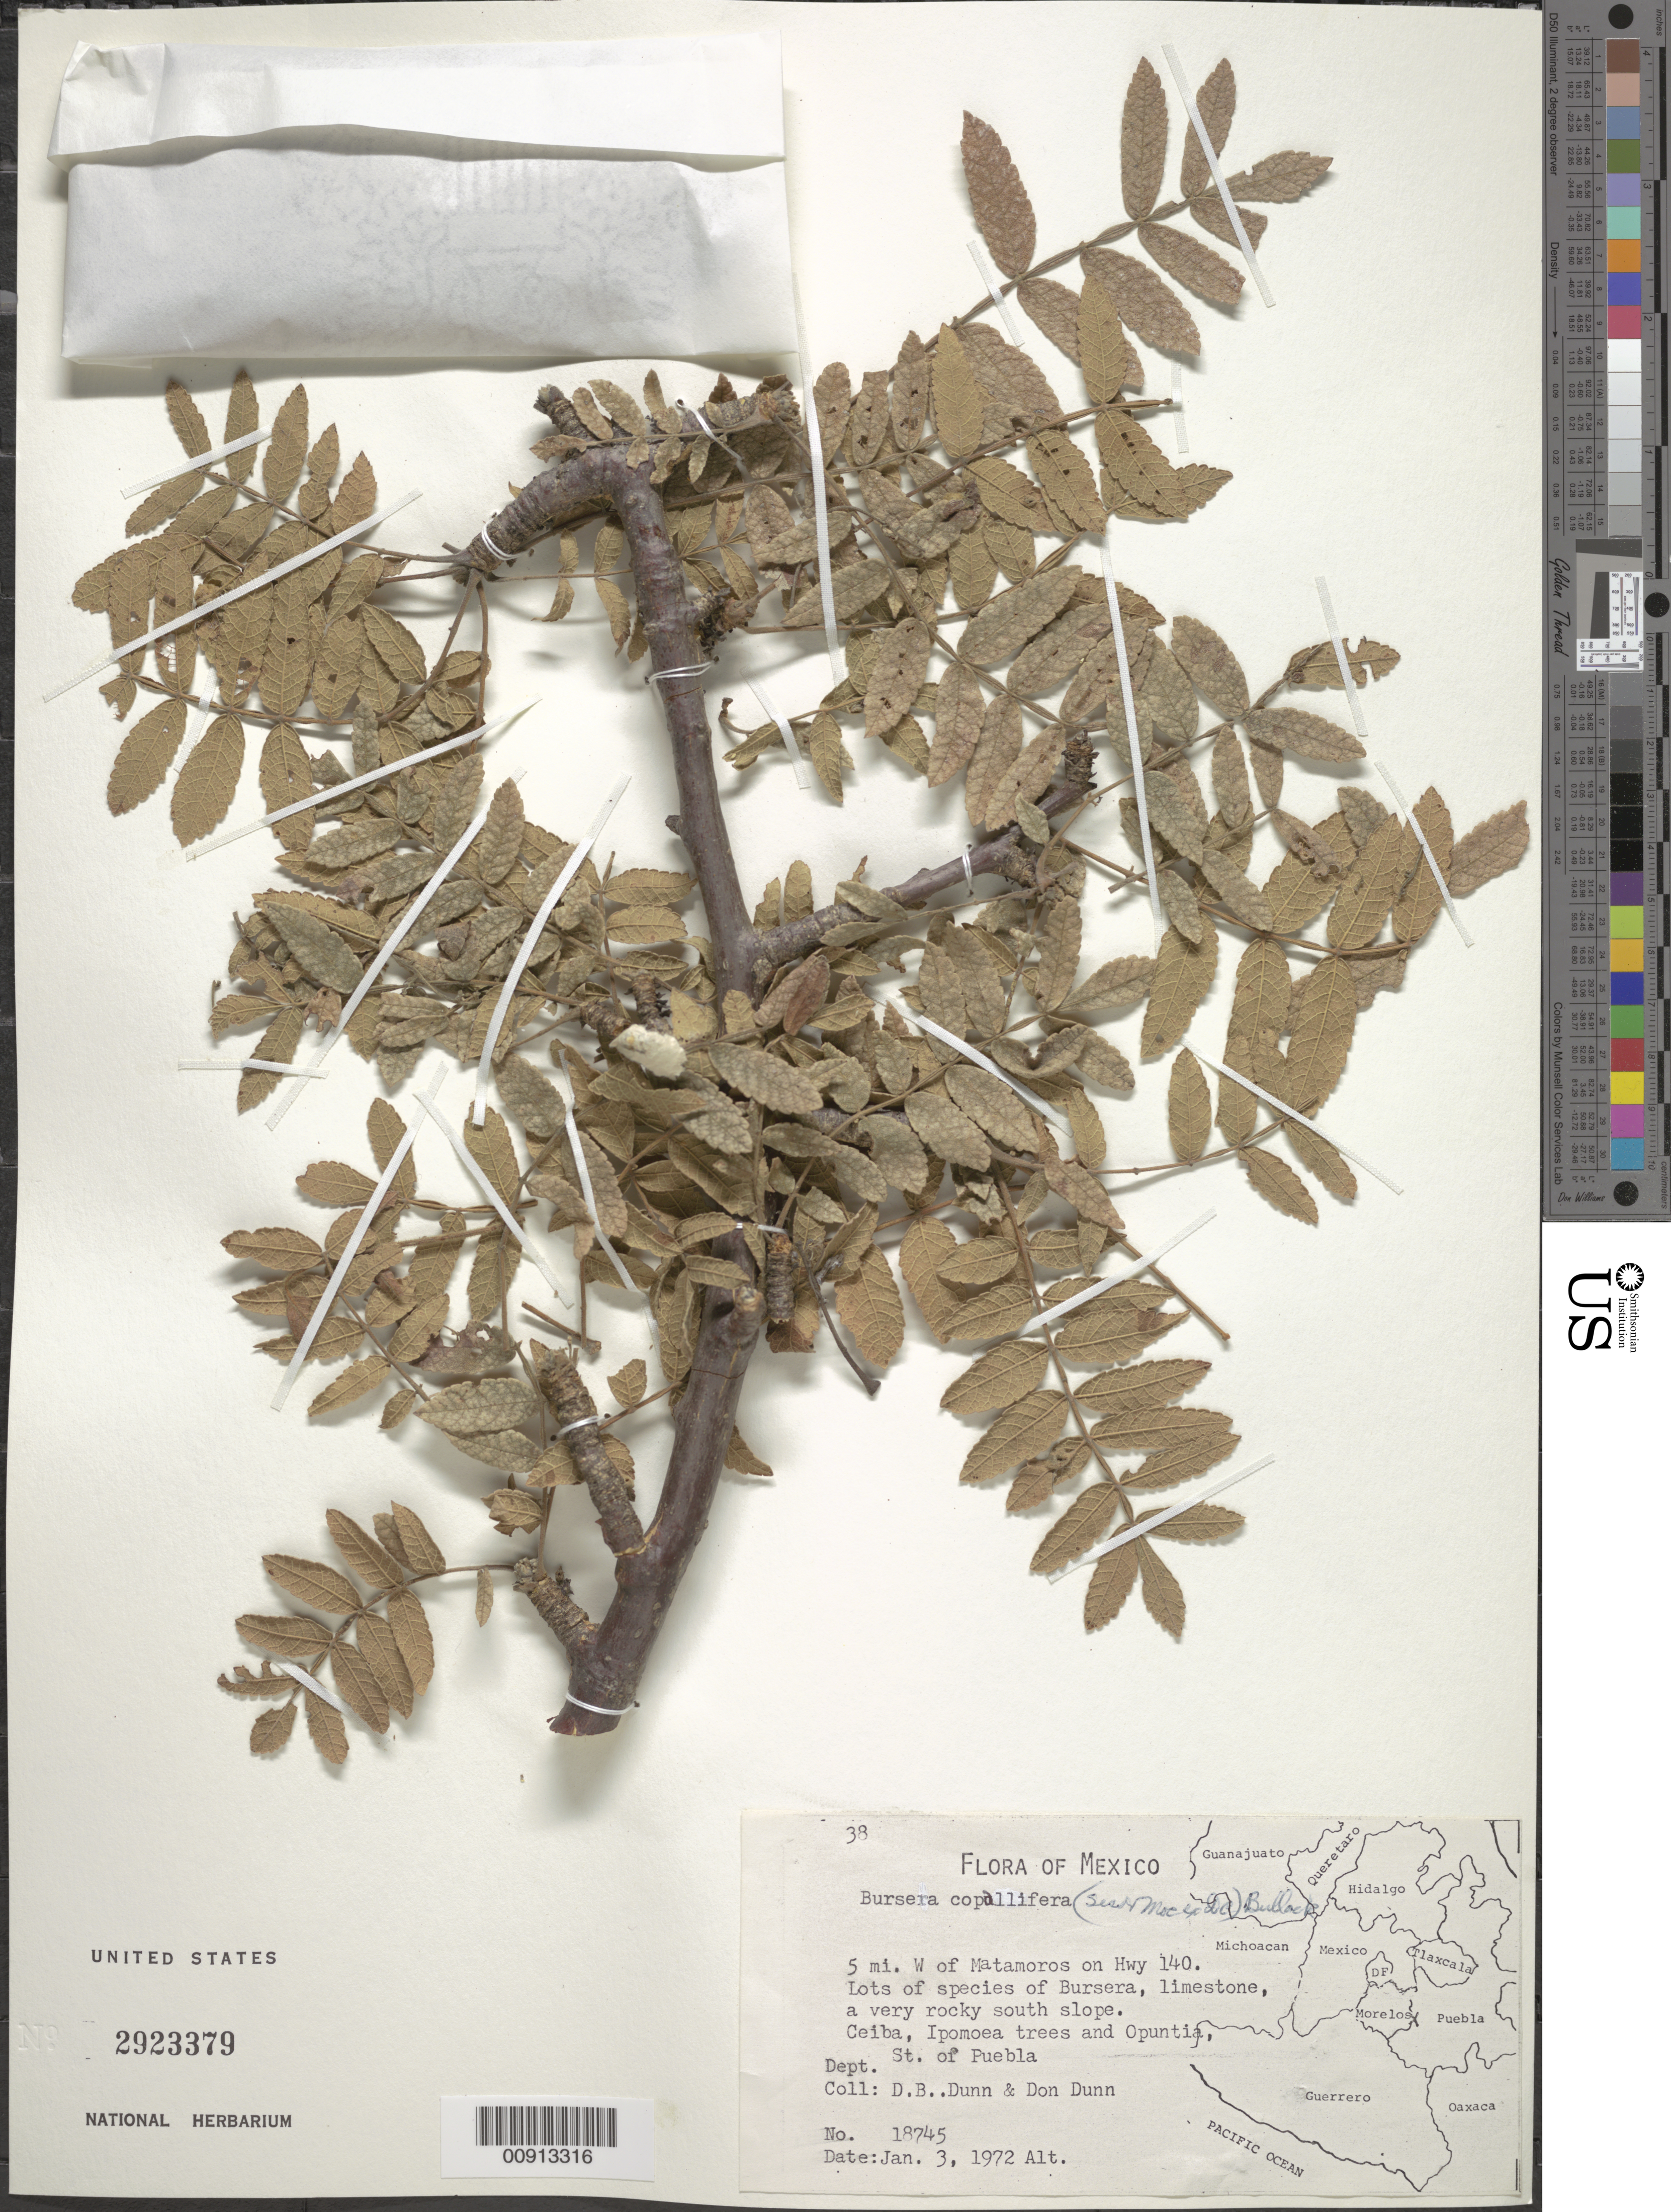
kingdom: Plantae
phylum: Tracheophyta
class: Magnoliopsida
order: Sapindales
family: Burseraceae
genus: Bursera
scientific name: Bursera copallifera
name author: (Moc. & Sessé ex DC.) Bullock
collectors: D. B. Dunn & D. Dunn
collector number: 18745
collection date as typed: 03 Jan 1972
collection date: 1972-01-03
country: Mexico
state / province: Puebla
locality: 5 mi. W of Matamoros on Hwy 140. State of Puebla.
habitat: Lots of species of Bursera, limestone, a very rocky south slope. Ceiba, Ipomoea trees and Oputia.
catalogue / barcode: US 2923379